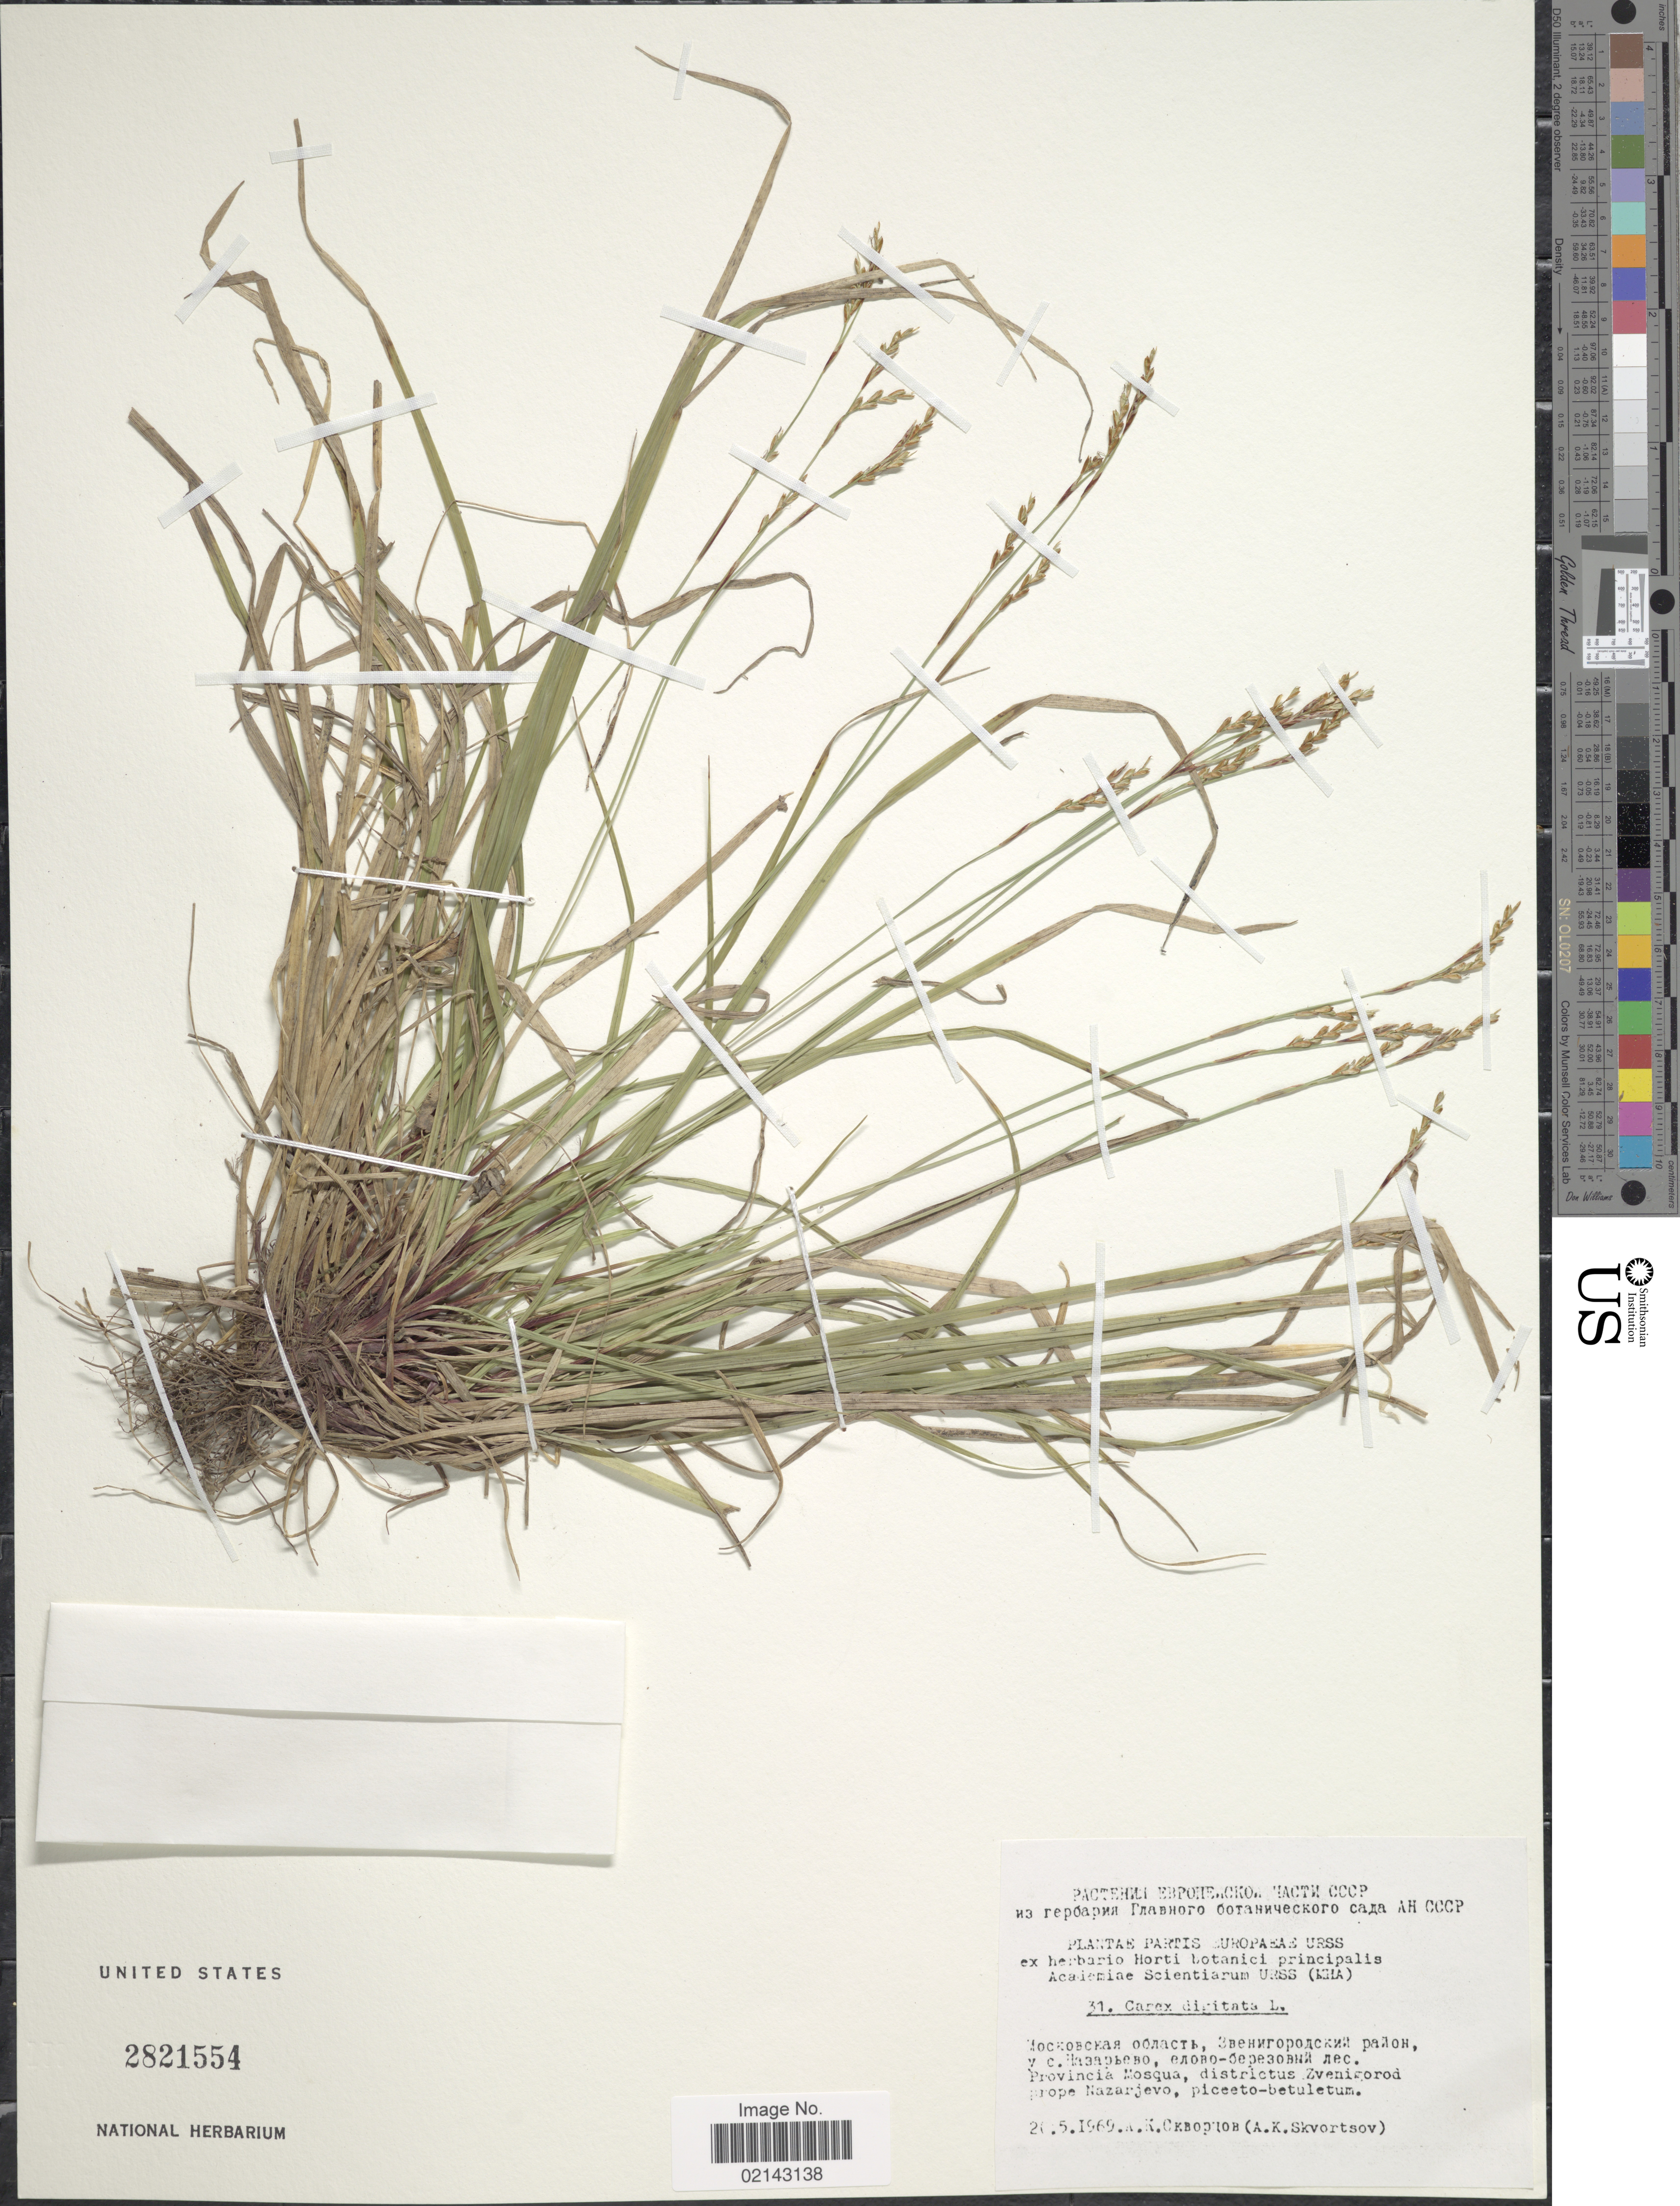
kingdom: Plantae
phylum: Tracheophyta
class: Liliopsida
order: Poales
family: Cyperaceae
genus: Carex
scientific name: Carex digitata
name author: L.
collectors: A. K. Skvortsov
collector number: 31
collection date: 1969-05-20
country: Russian Federation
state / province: Moscow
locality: Partis Europaeae URSS. Provincia Mosqua, districtus Zvenigorod prope Nazarjevo, piceeto-betuletum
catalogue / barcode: US 2821554